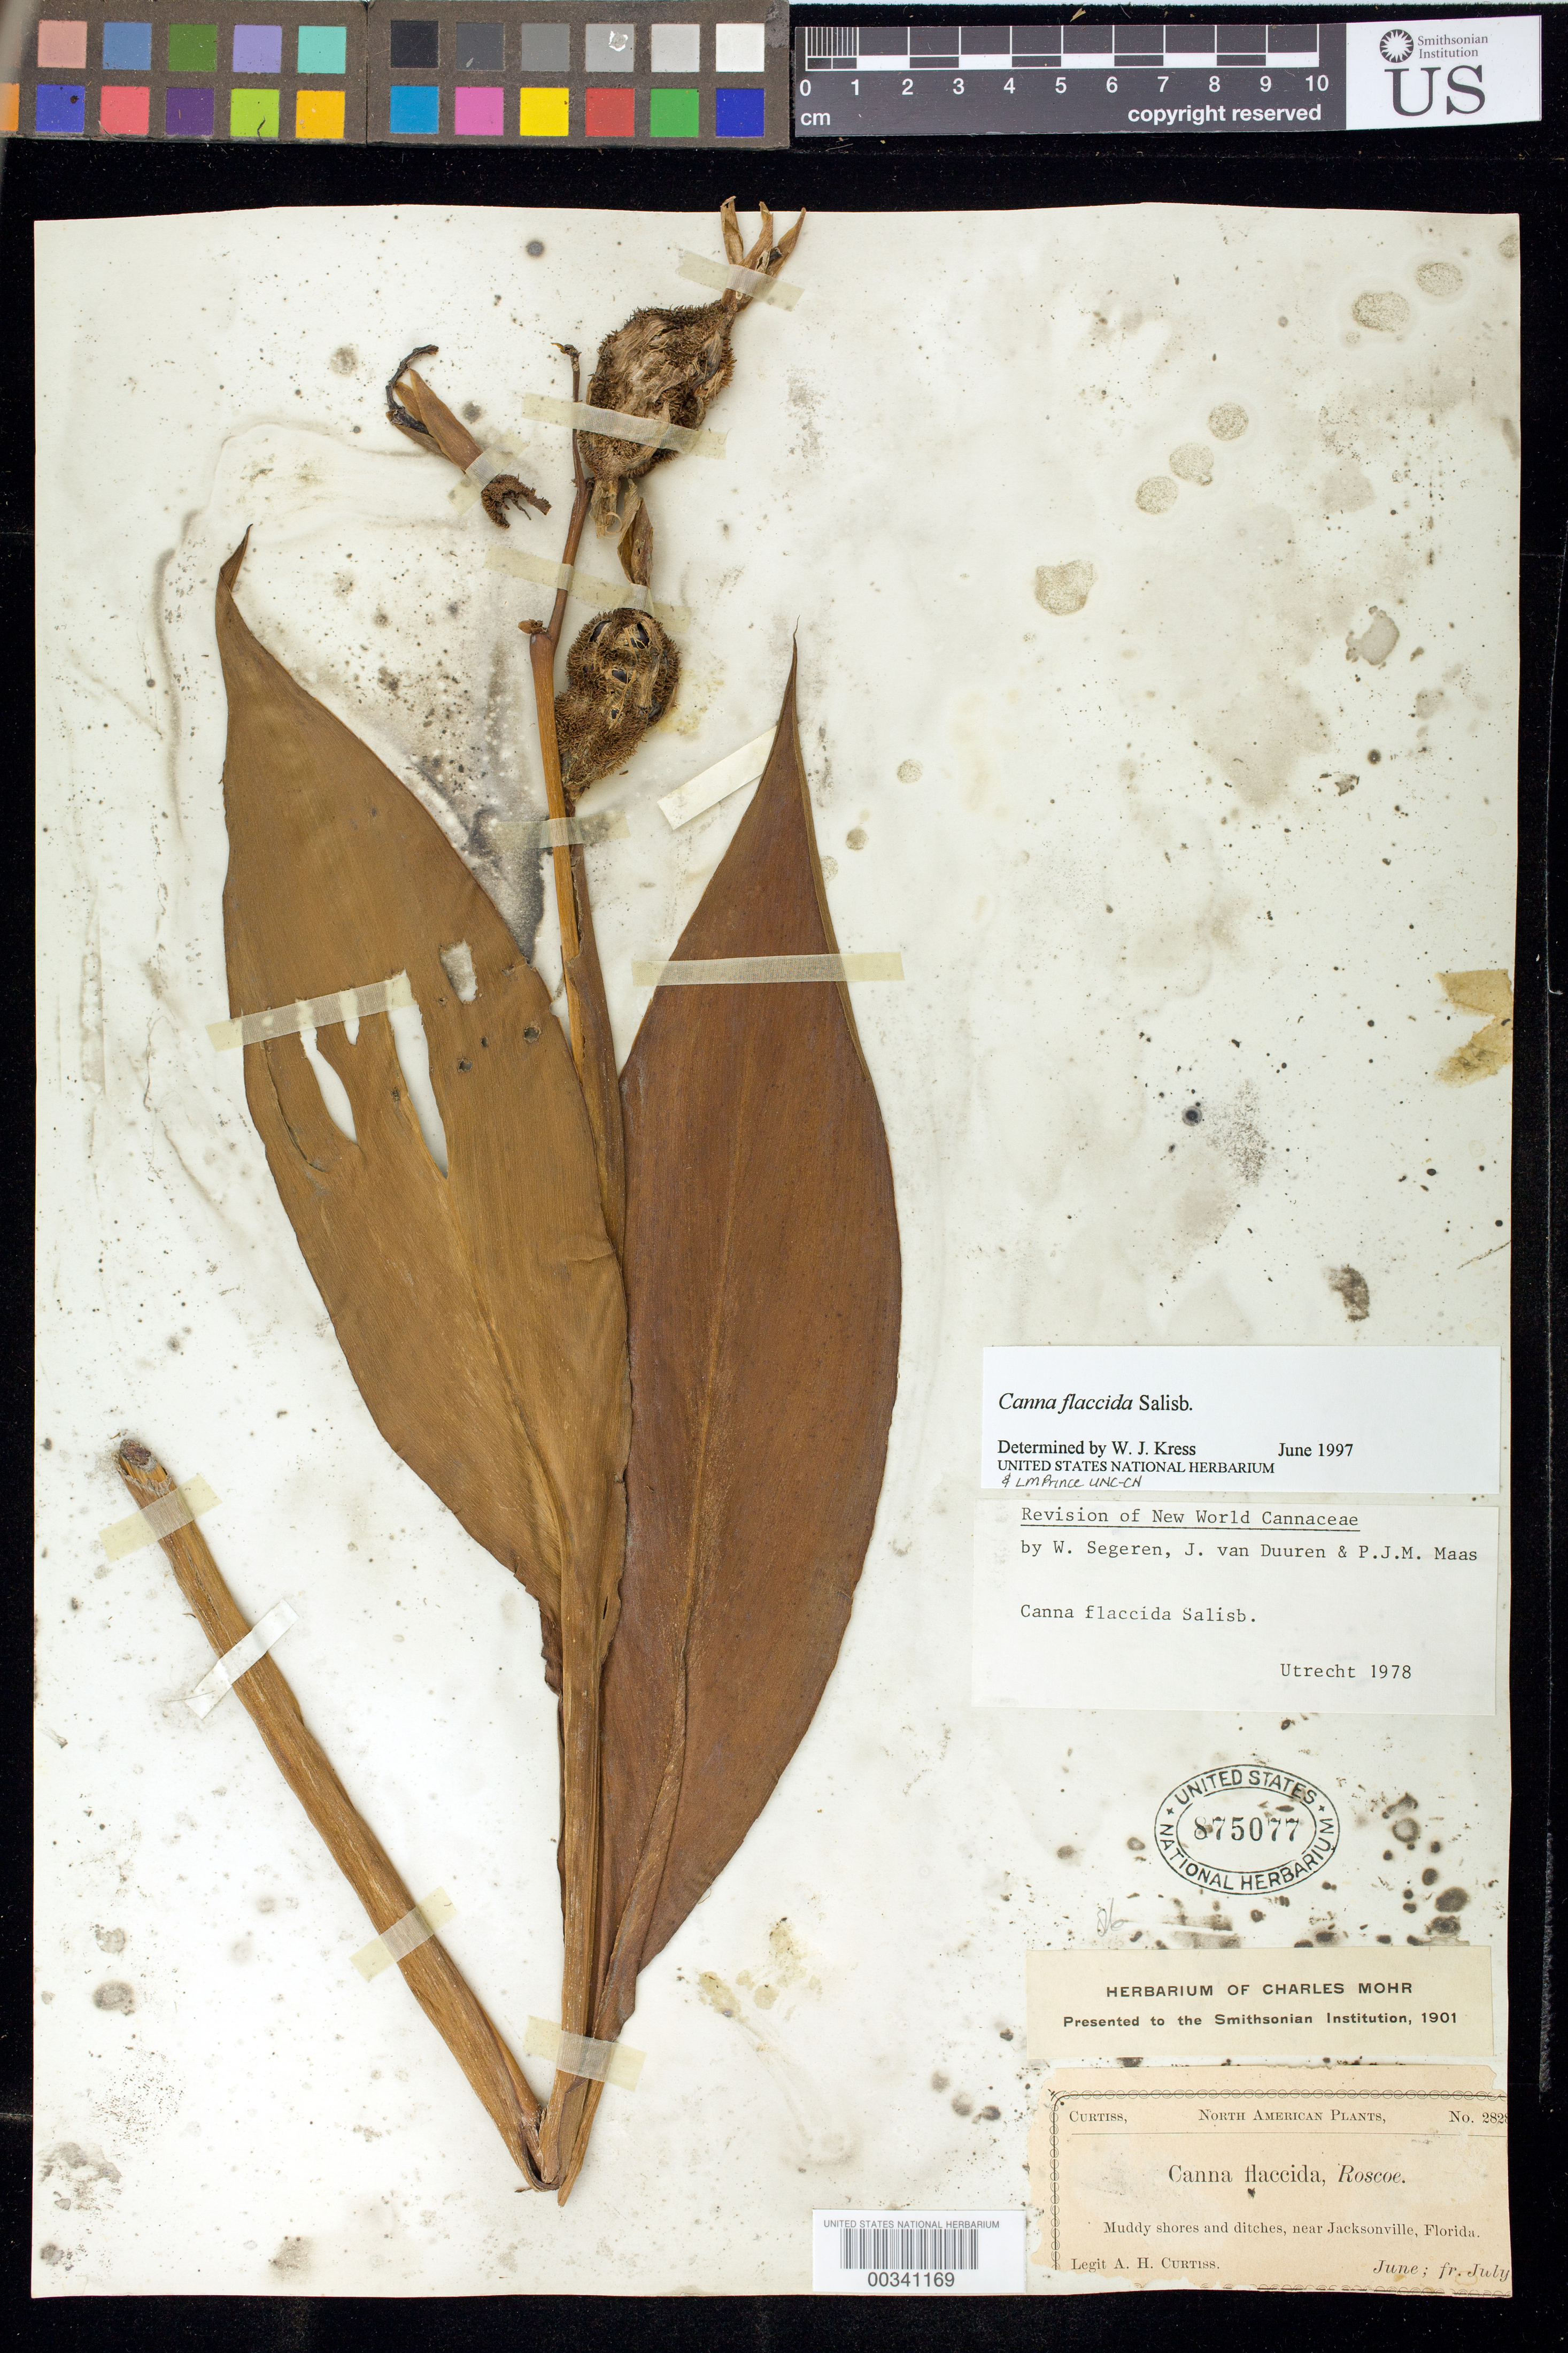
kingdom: Plantae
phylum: Tracheophyta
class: Liliopsida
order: Zingiberales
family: Cannaceae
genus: Canna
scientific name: Canna flaccida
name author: Salisb.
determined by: Segeren, W.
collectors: A. H. Curtiss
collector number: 2828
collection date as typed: Jun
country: United States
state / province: Florida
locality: Near jacksonville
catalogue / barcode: US 875077